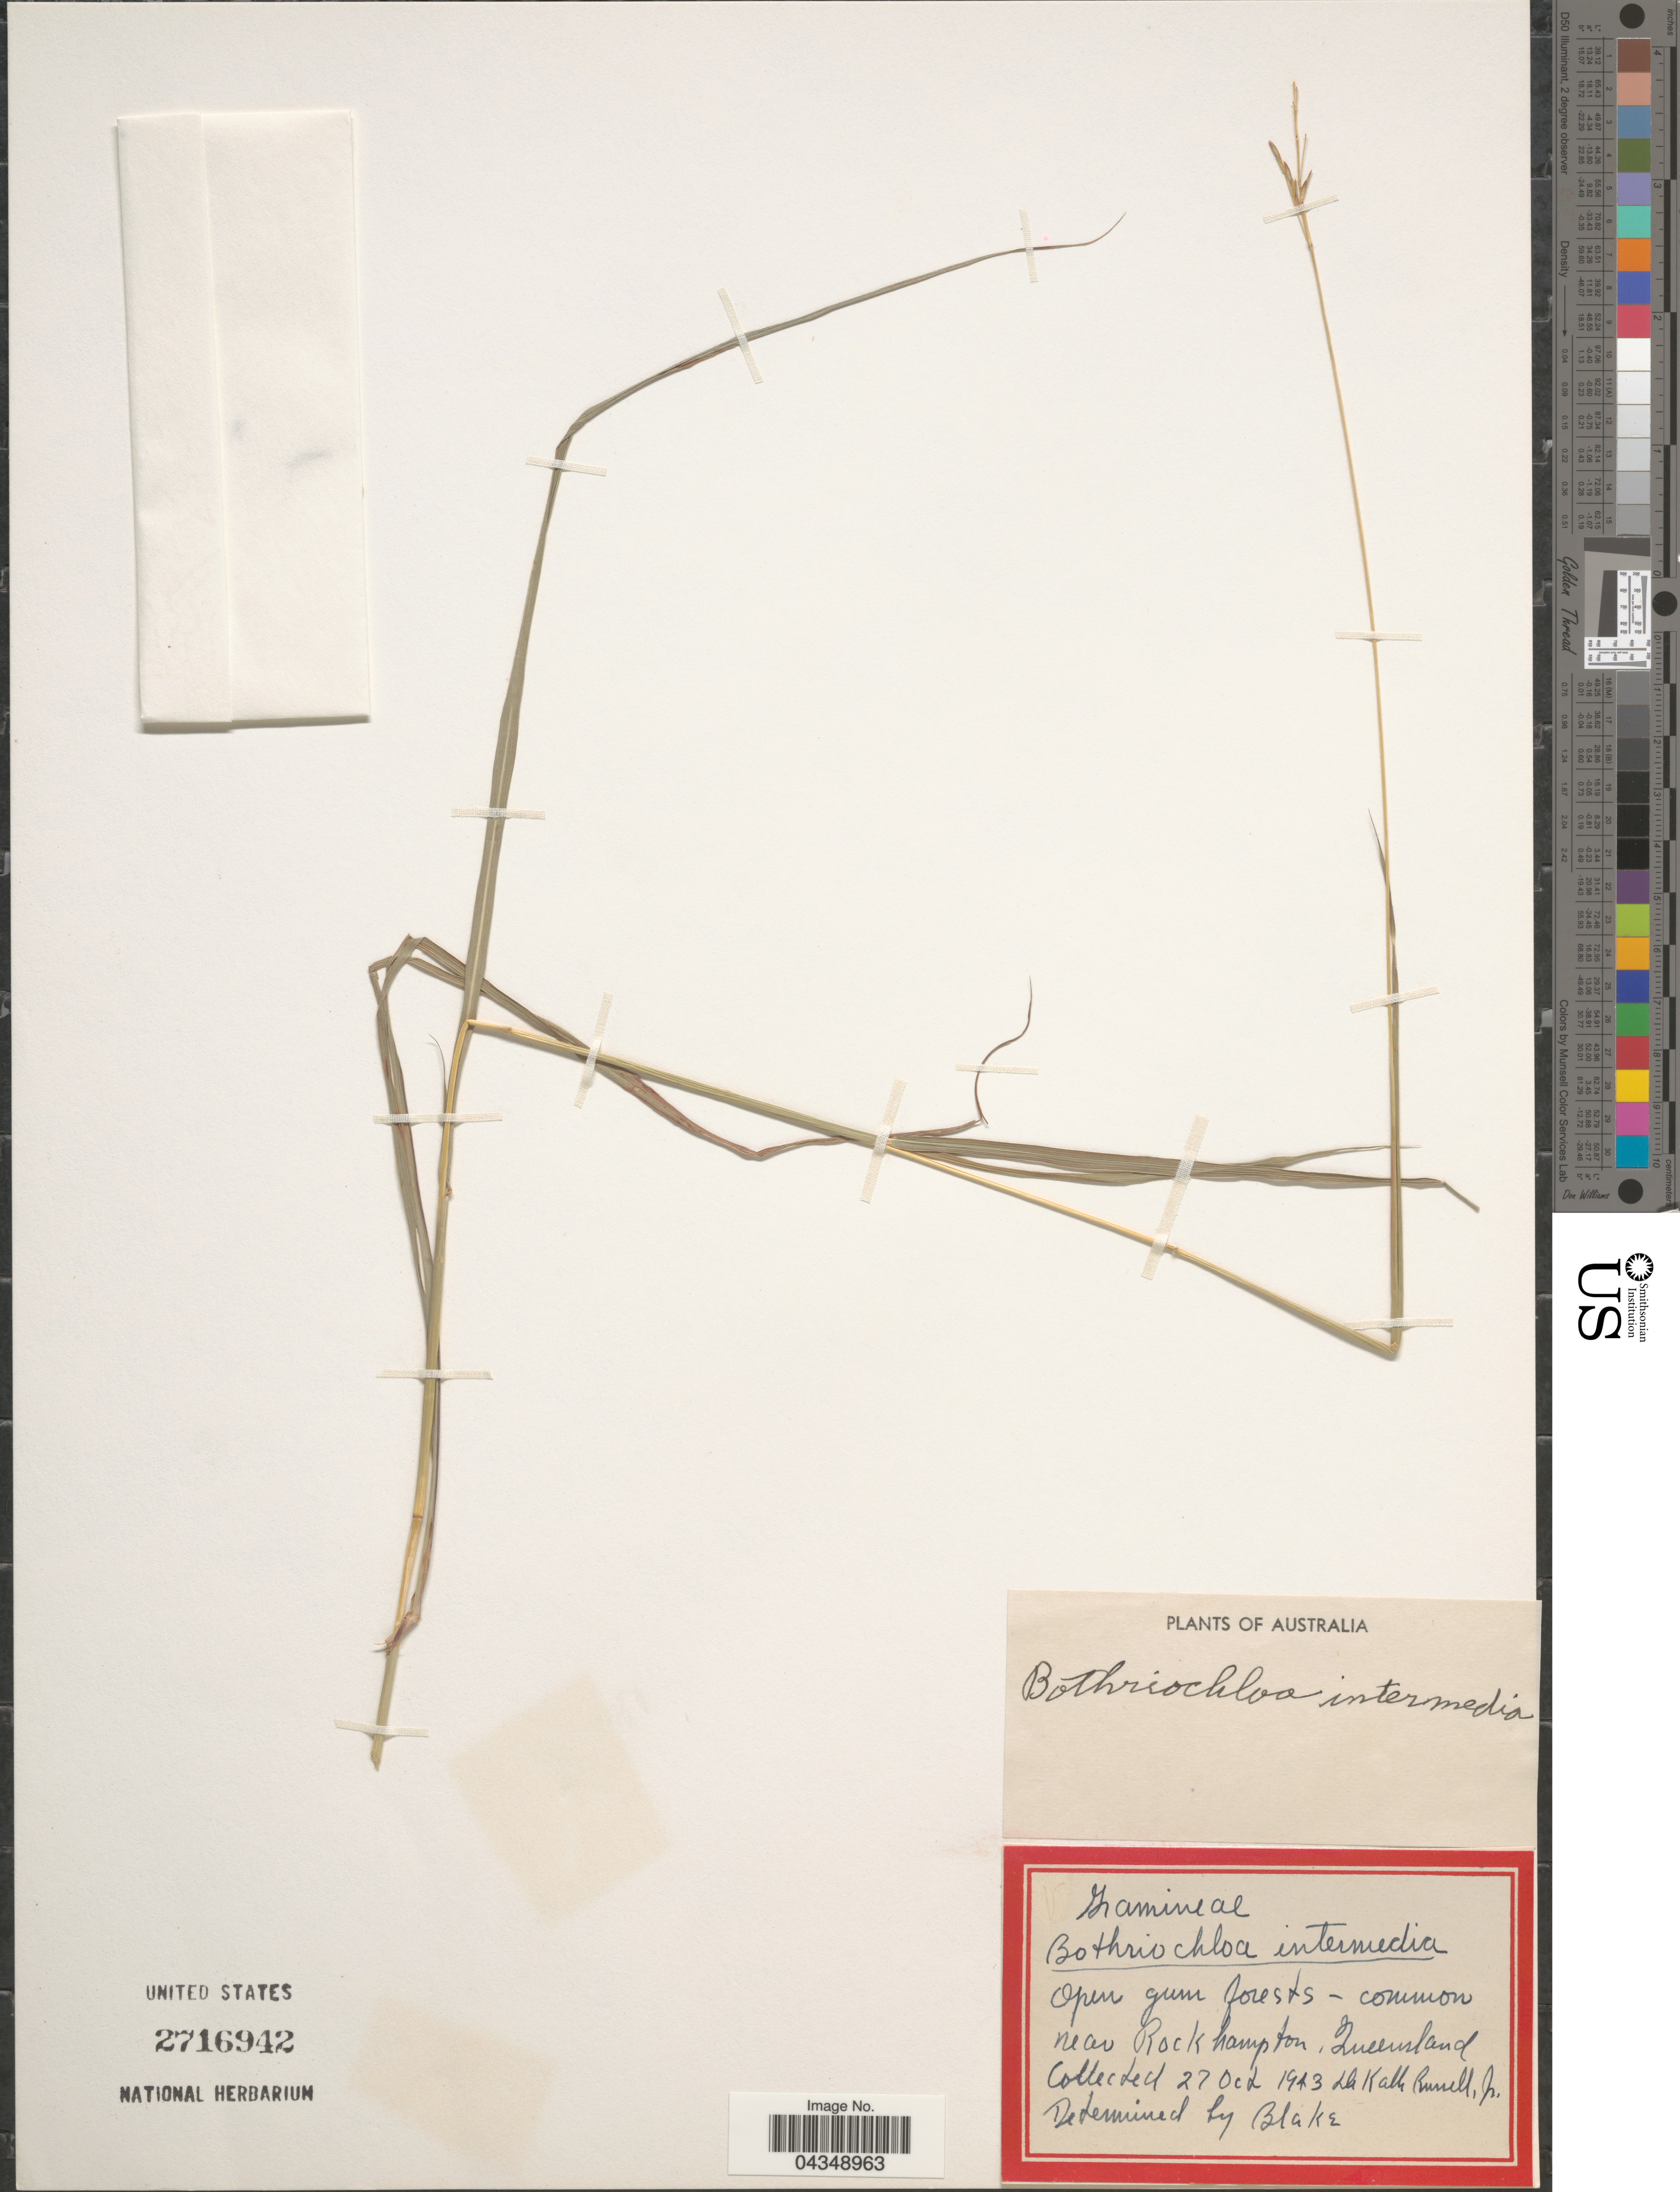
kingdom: Plantae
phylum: Tracheophyta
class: Liliopsida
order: Poales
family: Poaceae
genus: Bothriochloa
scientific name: Bothriochloa bladhii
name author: (Retz.) S.T. Blake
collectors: D. K. Russell Jr.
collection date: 1943-10-27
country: Australia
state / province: Queensland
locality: Near Rockhampton.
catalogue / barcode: US 2716942